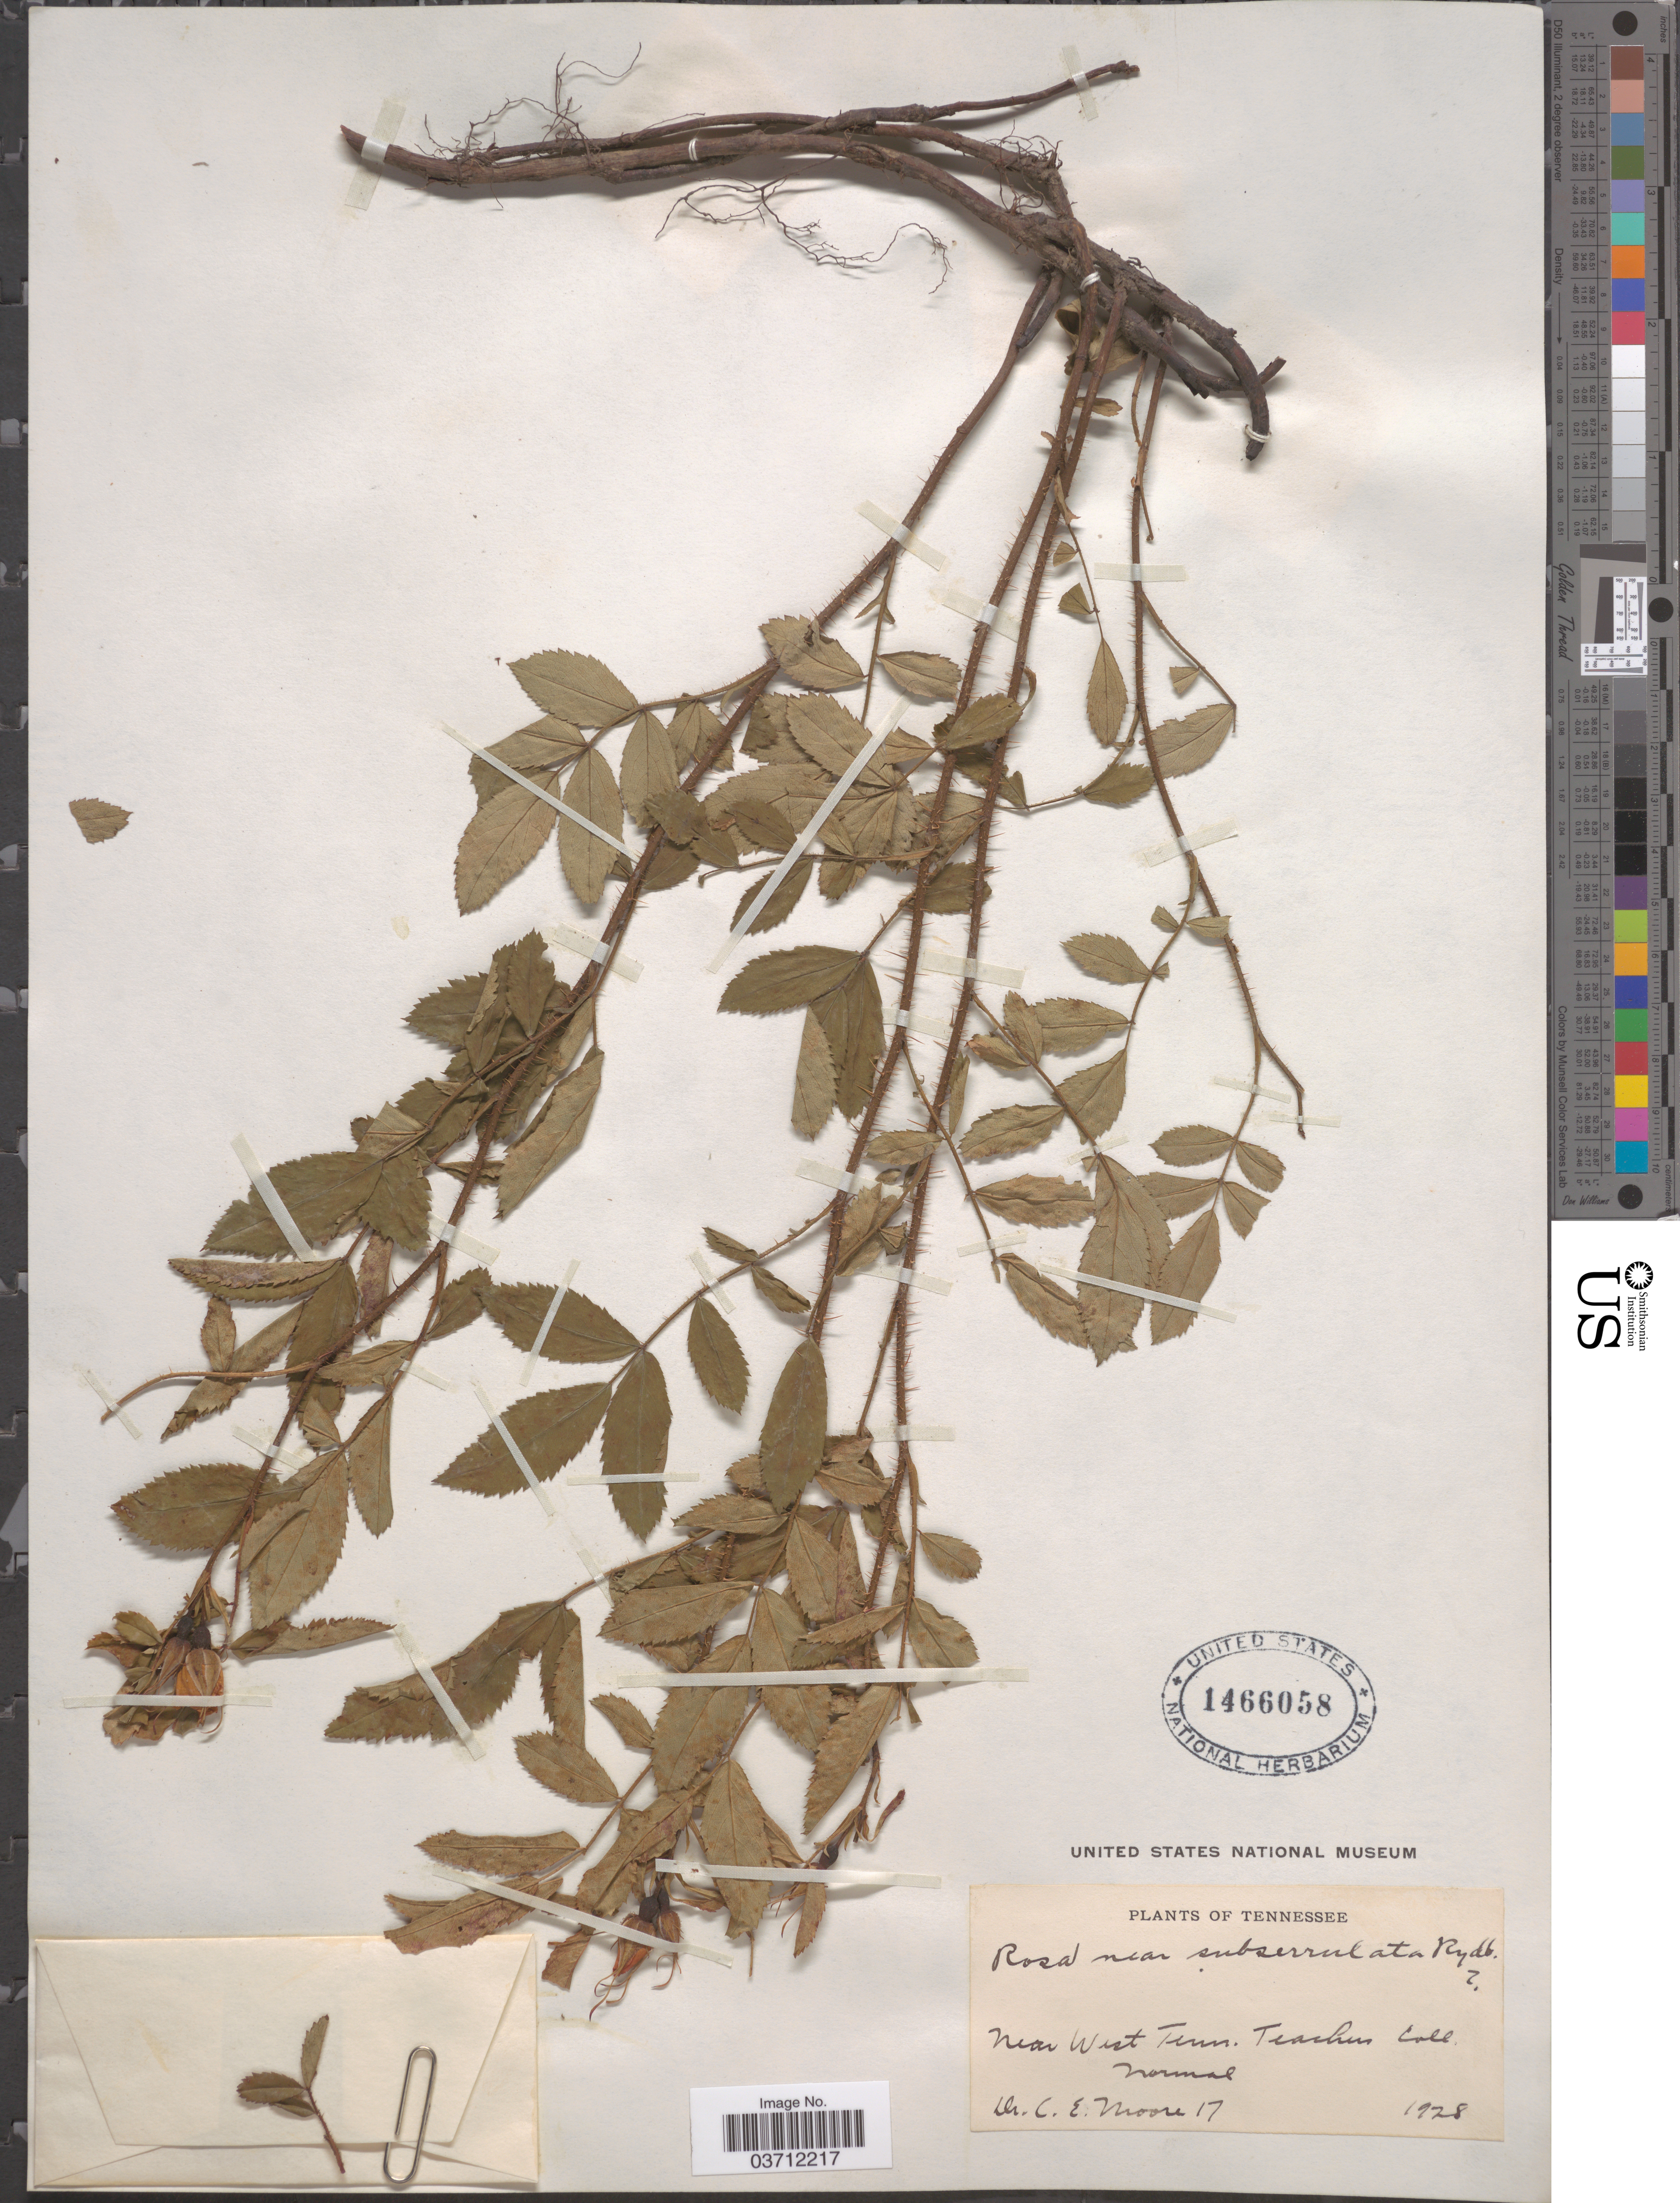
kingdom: Plantae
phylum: Tracheophyta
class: Magnoliopsida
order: Rosales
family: Rosaceae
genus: Rosa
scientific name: Rosa subserrulata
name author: Rydb.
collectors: C. Moore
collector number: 17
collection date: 1928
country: United States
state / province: Tennessee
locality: Near West Tenn.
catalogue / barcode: US 1466058